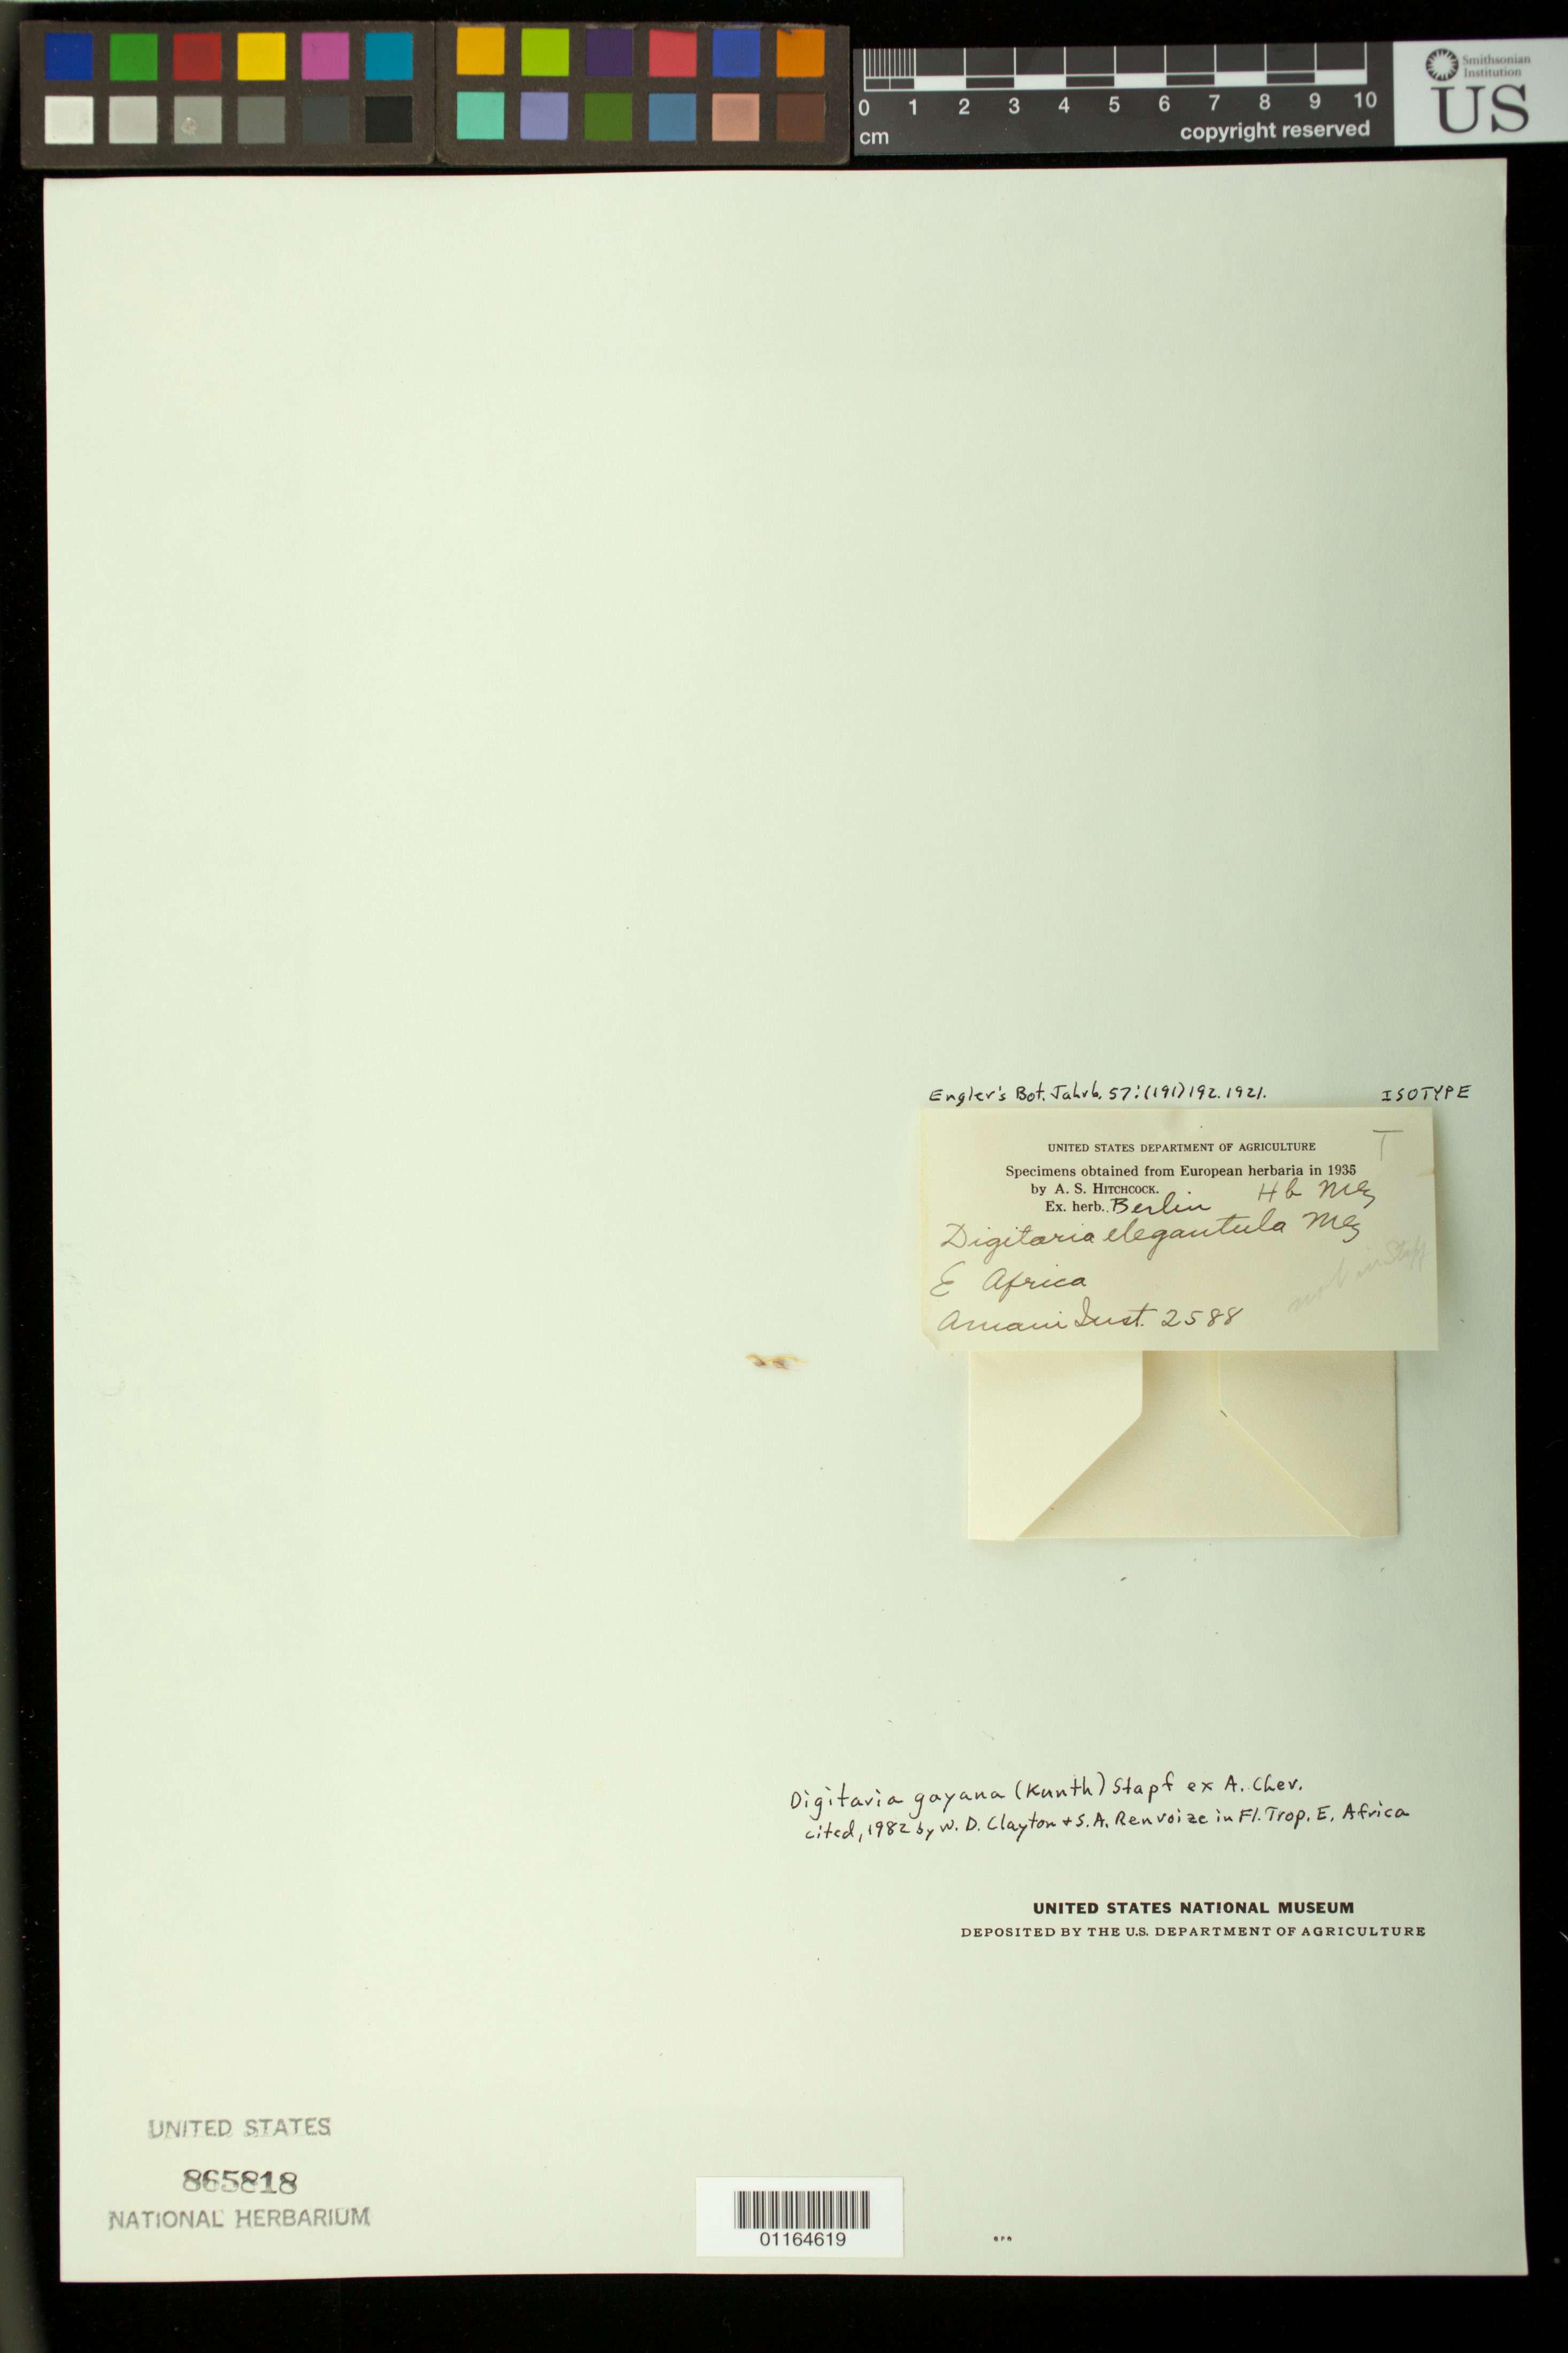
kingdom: Plantae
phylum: Tracheophyta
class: Liliopsida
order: Poales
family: Poaceae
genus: Digitaria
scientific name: Digitaria elegantula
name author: Mez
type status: Type Collection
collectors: Amani Inst.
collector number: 2588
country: Tanzania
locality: East Africa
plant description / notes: Fragmentary material of type specimen ex herb. Mez (Berlin)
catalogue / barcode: US 865818